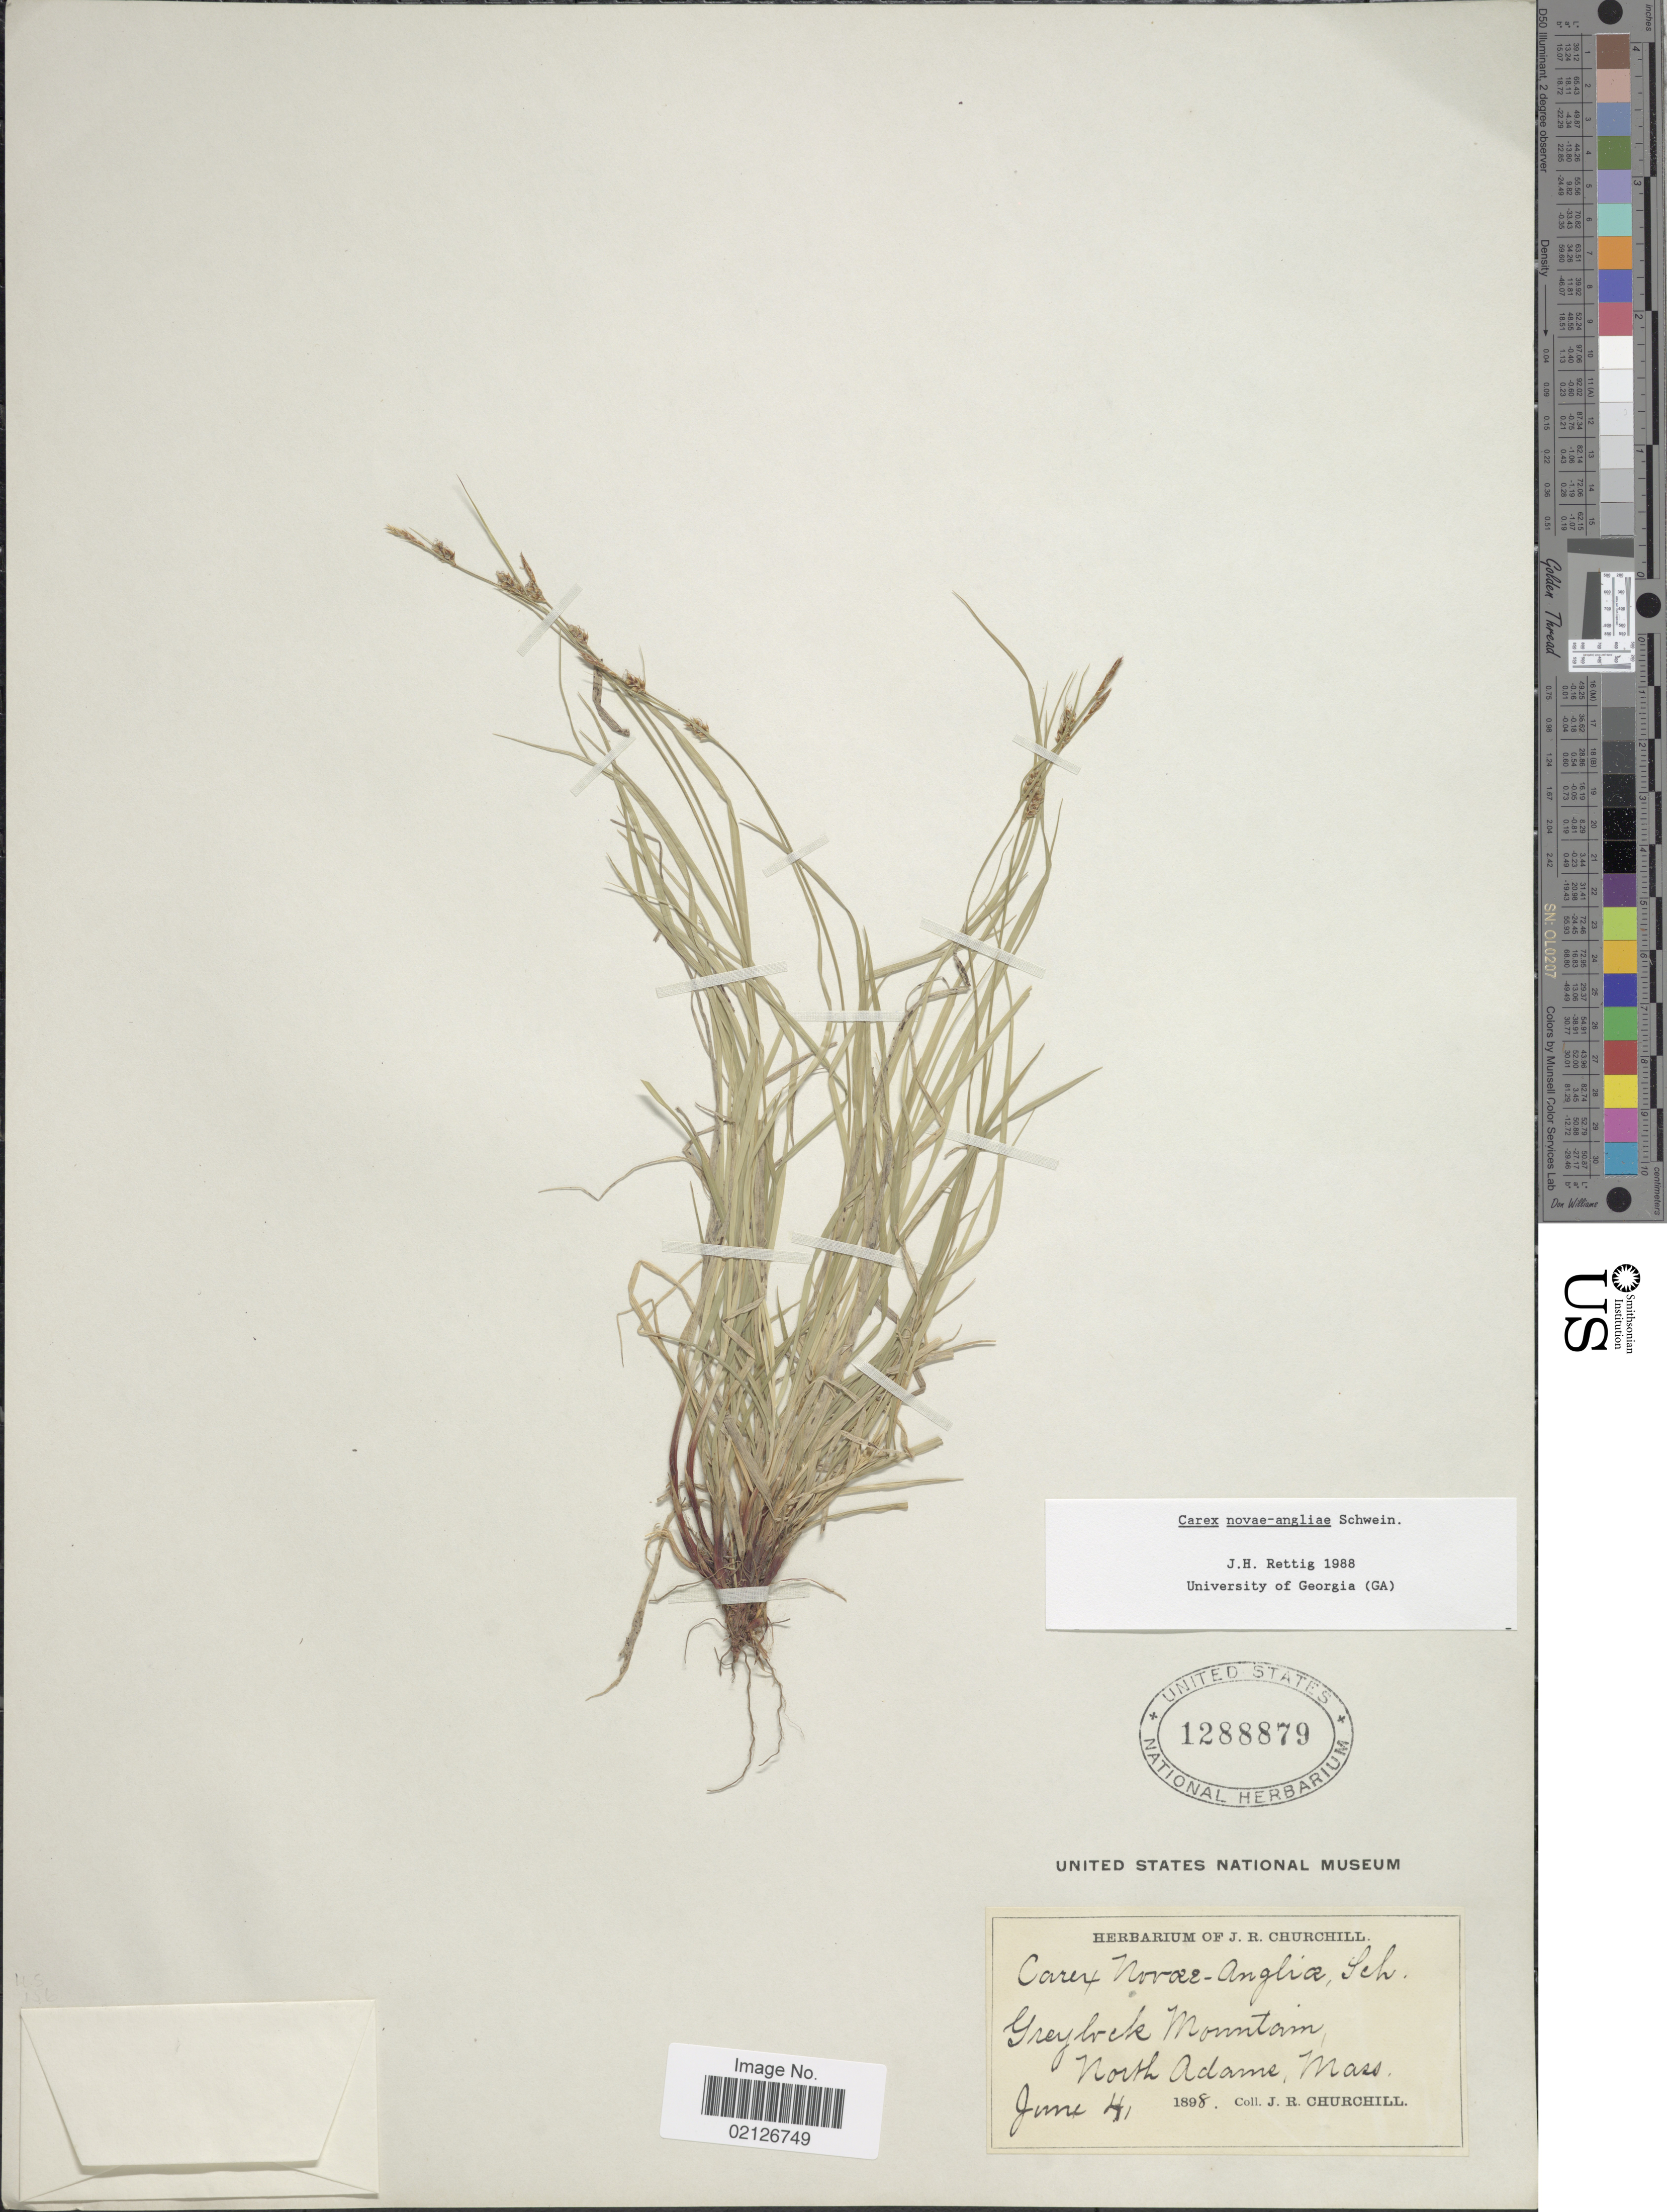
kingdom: Plantae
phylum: Tracheophyta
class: Liliopsida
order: Poales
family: Cyperaceae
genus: Carex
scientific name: Carex novae-angliae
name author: Schwein.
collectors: J. Churchill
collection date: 1898-06-04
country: United States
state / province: Massachusetts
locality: Greylock Mountain, North Adams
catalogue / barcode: US 1288879